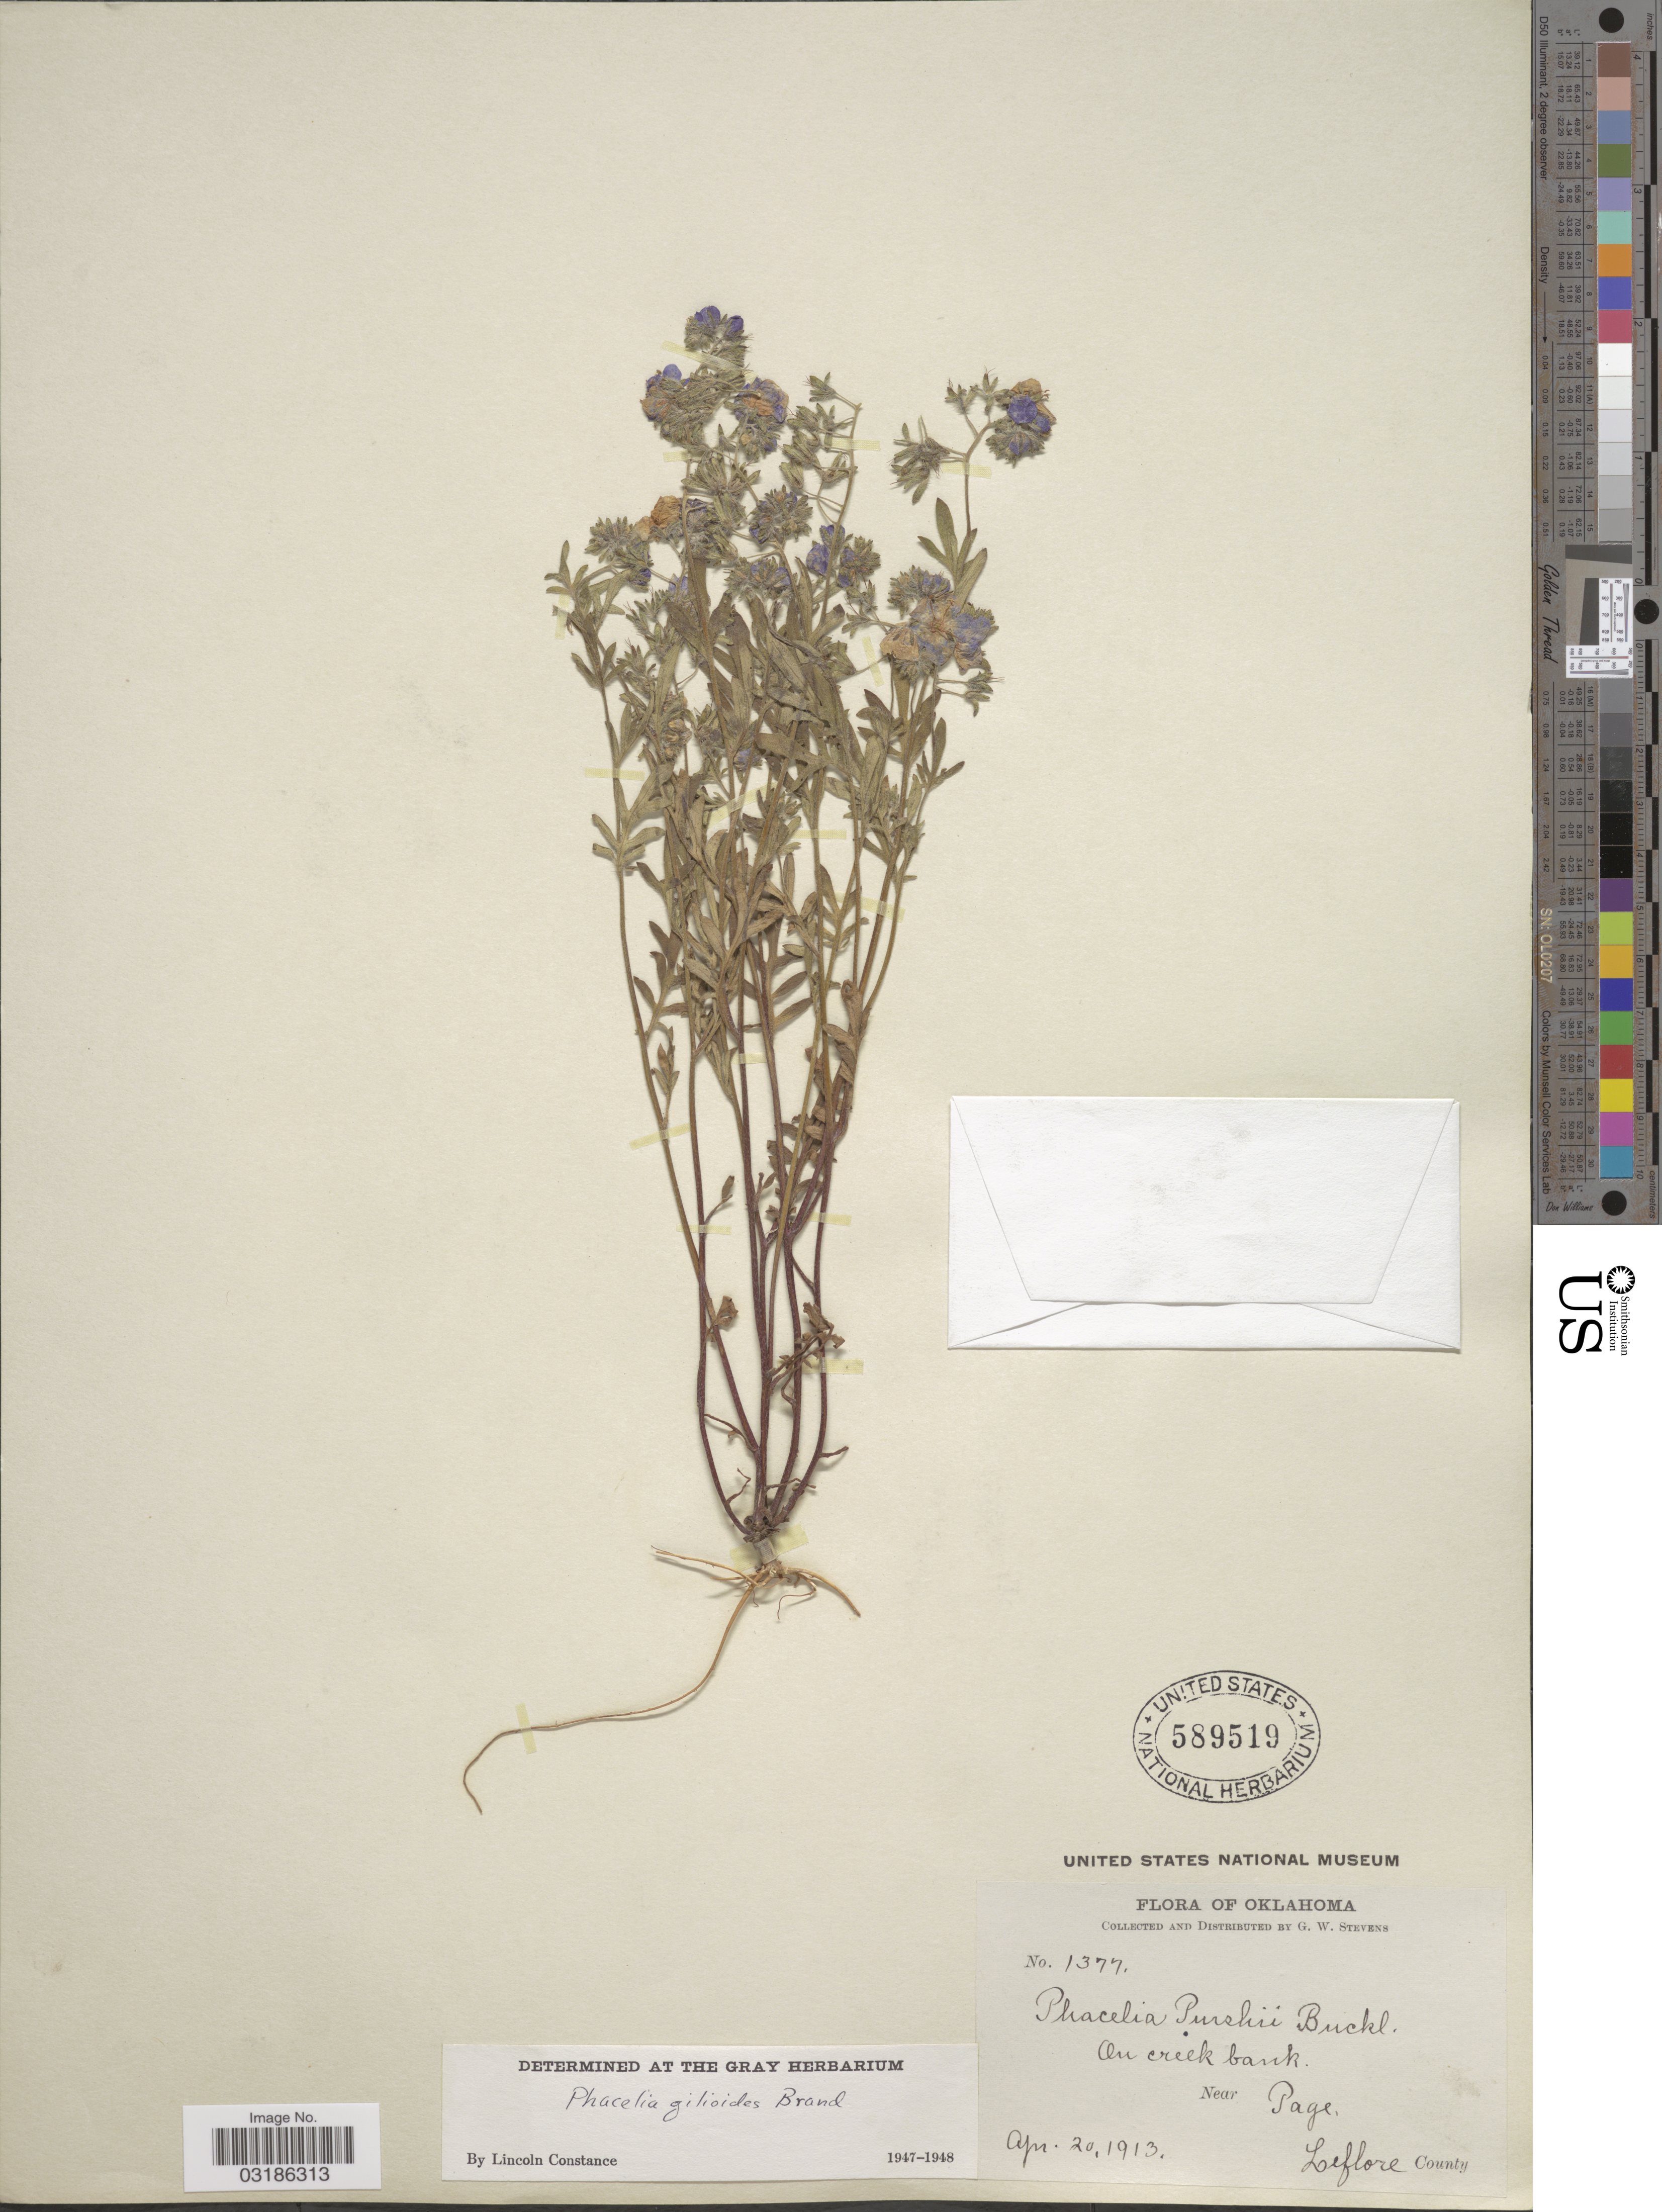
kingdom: Plantae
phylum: Tracheophyta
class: Magnoliopsida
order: Boraginales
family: Hydrophyllaceae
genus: Phacelia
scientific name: Phacelia gilioides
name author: Brand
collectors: G. W. Stevens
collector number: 1377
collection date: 1913-04-20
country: United States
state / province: Oklahoma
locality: On creek bank. Near Page, Leflore County.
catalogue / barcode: US 589519